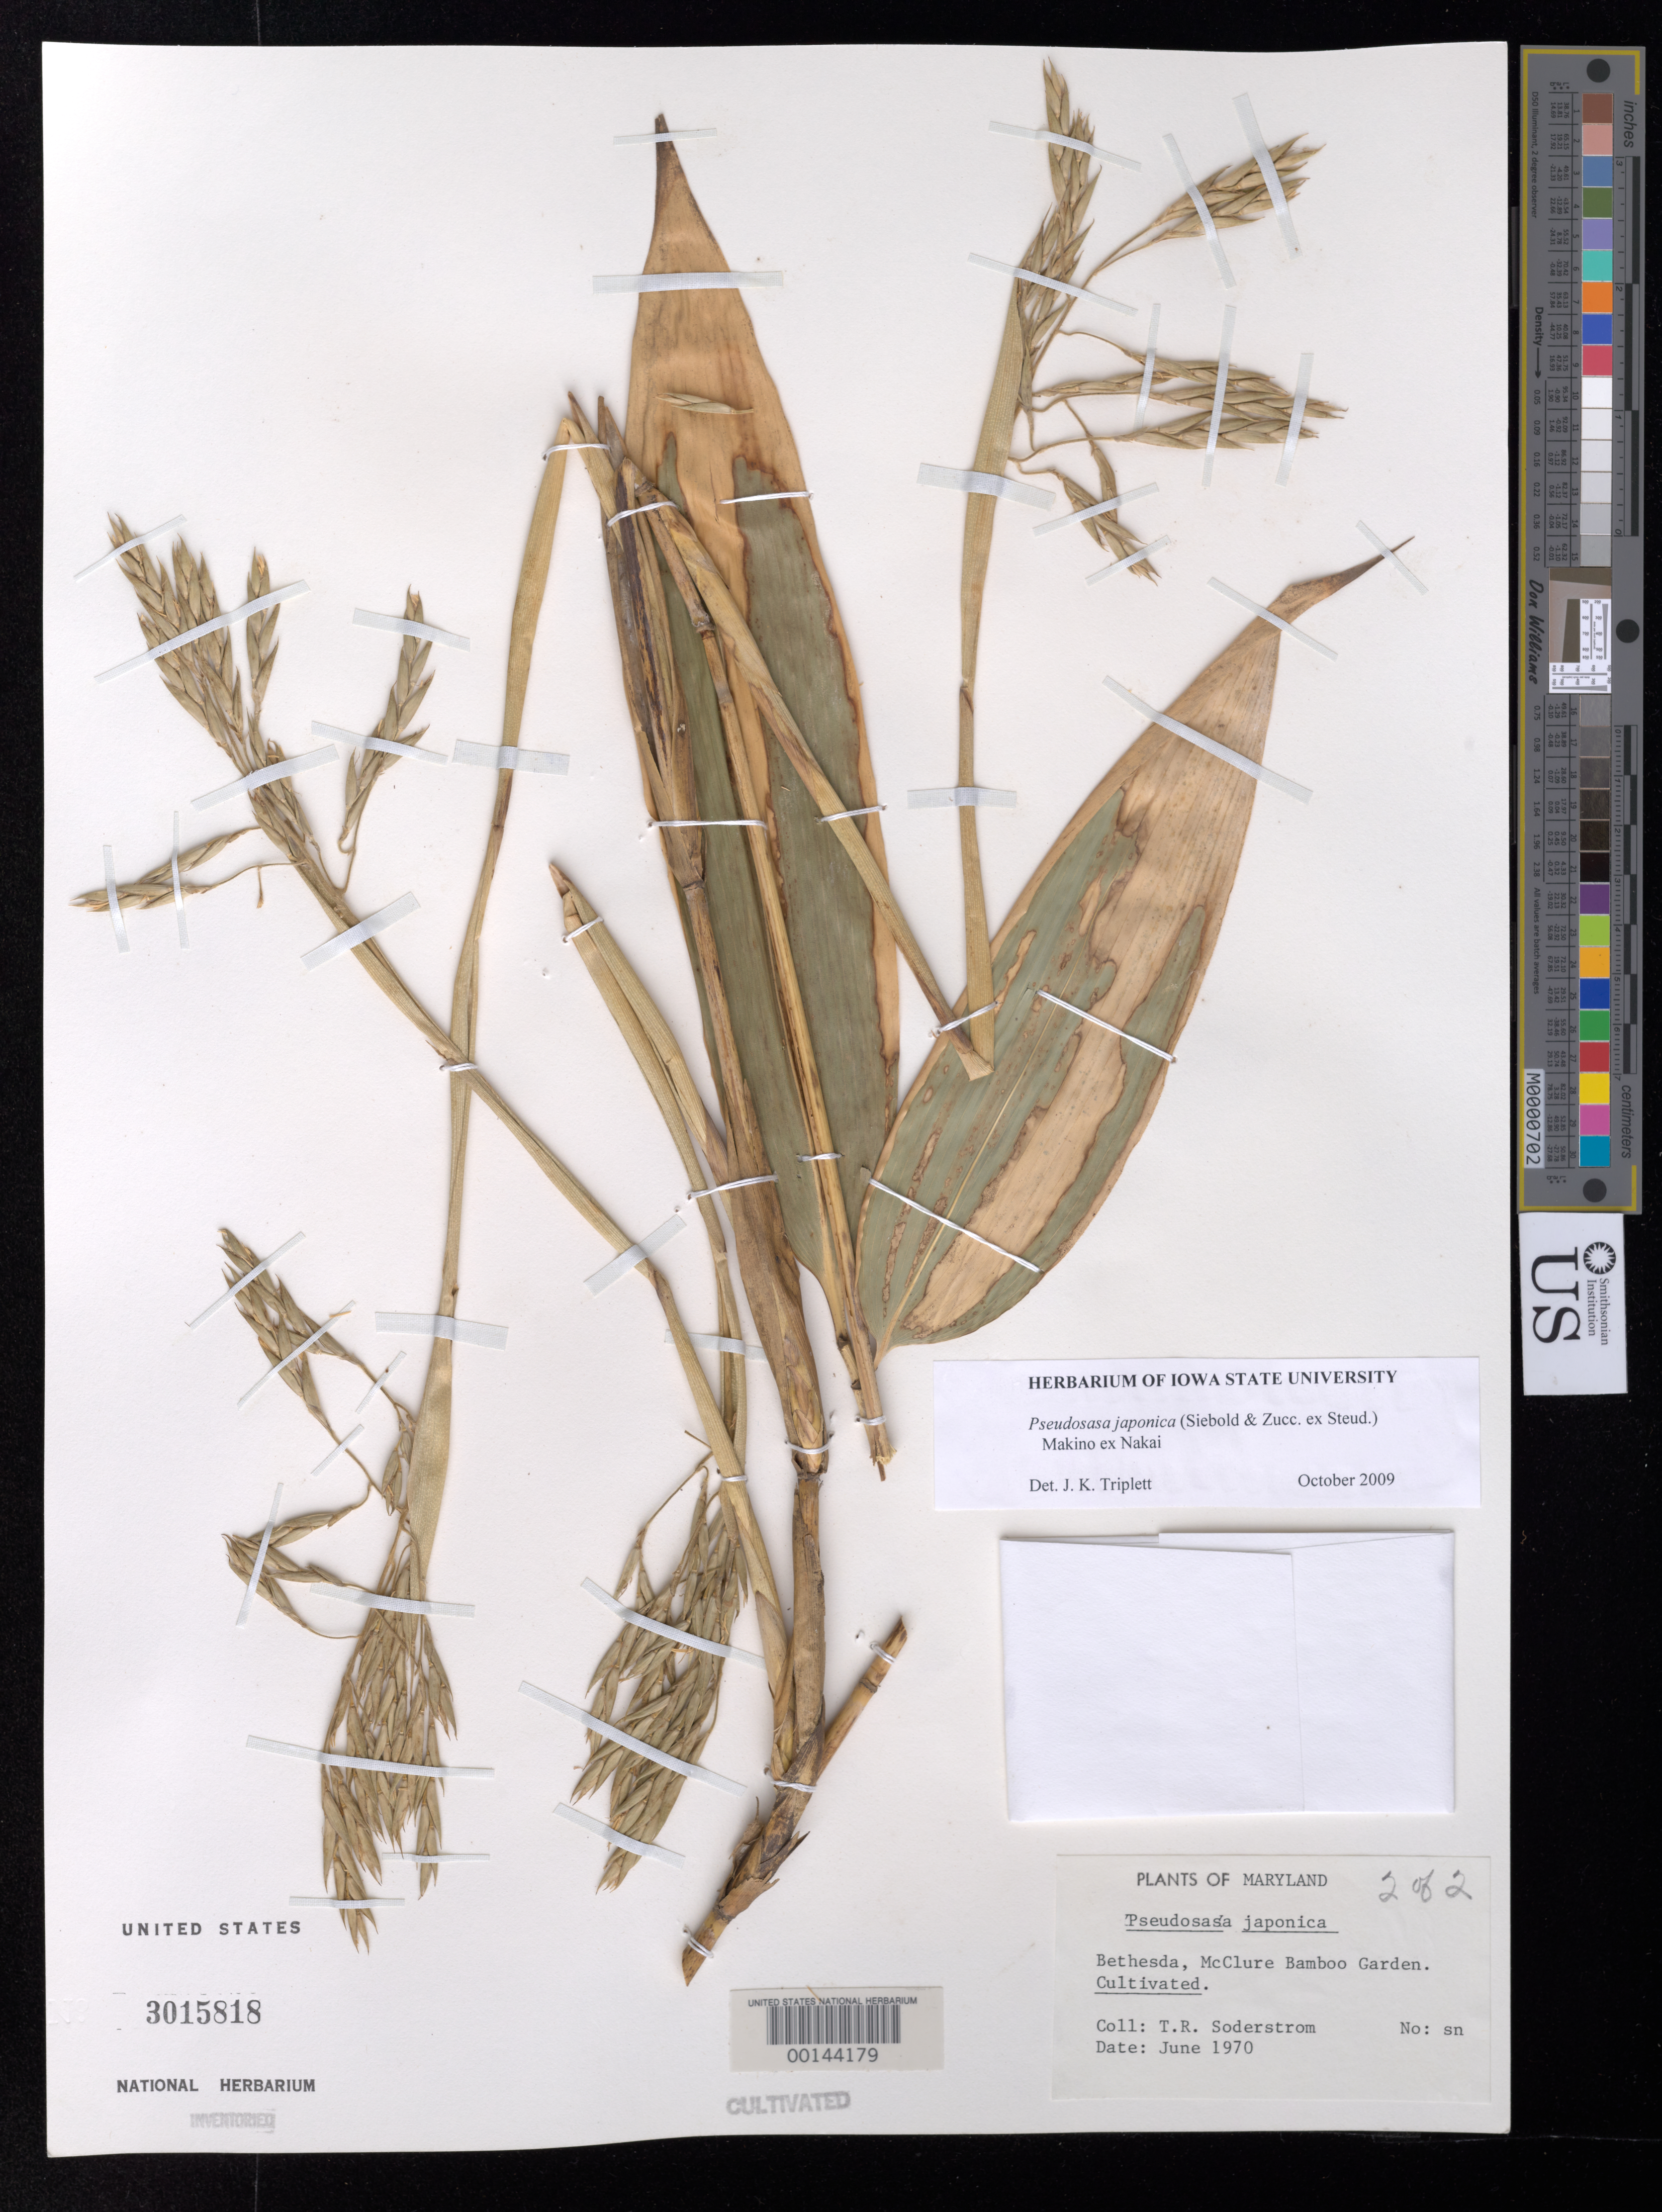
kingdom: Plantae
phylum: Tracheophyta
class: Liliopsida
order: Poales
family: Poaceae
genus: Pseudosasa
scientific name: Pseudosasa japonica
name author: (Siebold & Zucc. ex Steud.) Makino ex Nakai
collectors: T. R. Soderstrom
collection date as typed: Jun 1970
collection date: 1970-06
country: United States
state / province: Maryland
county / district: Montgomery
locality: Bethesda, McClure Bamboo Garden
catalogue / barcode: US 3015818